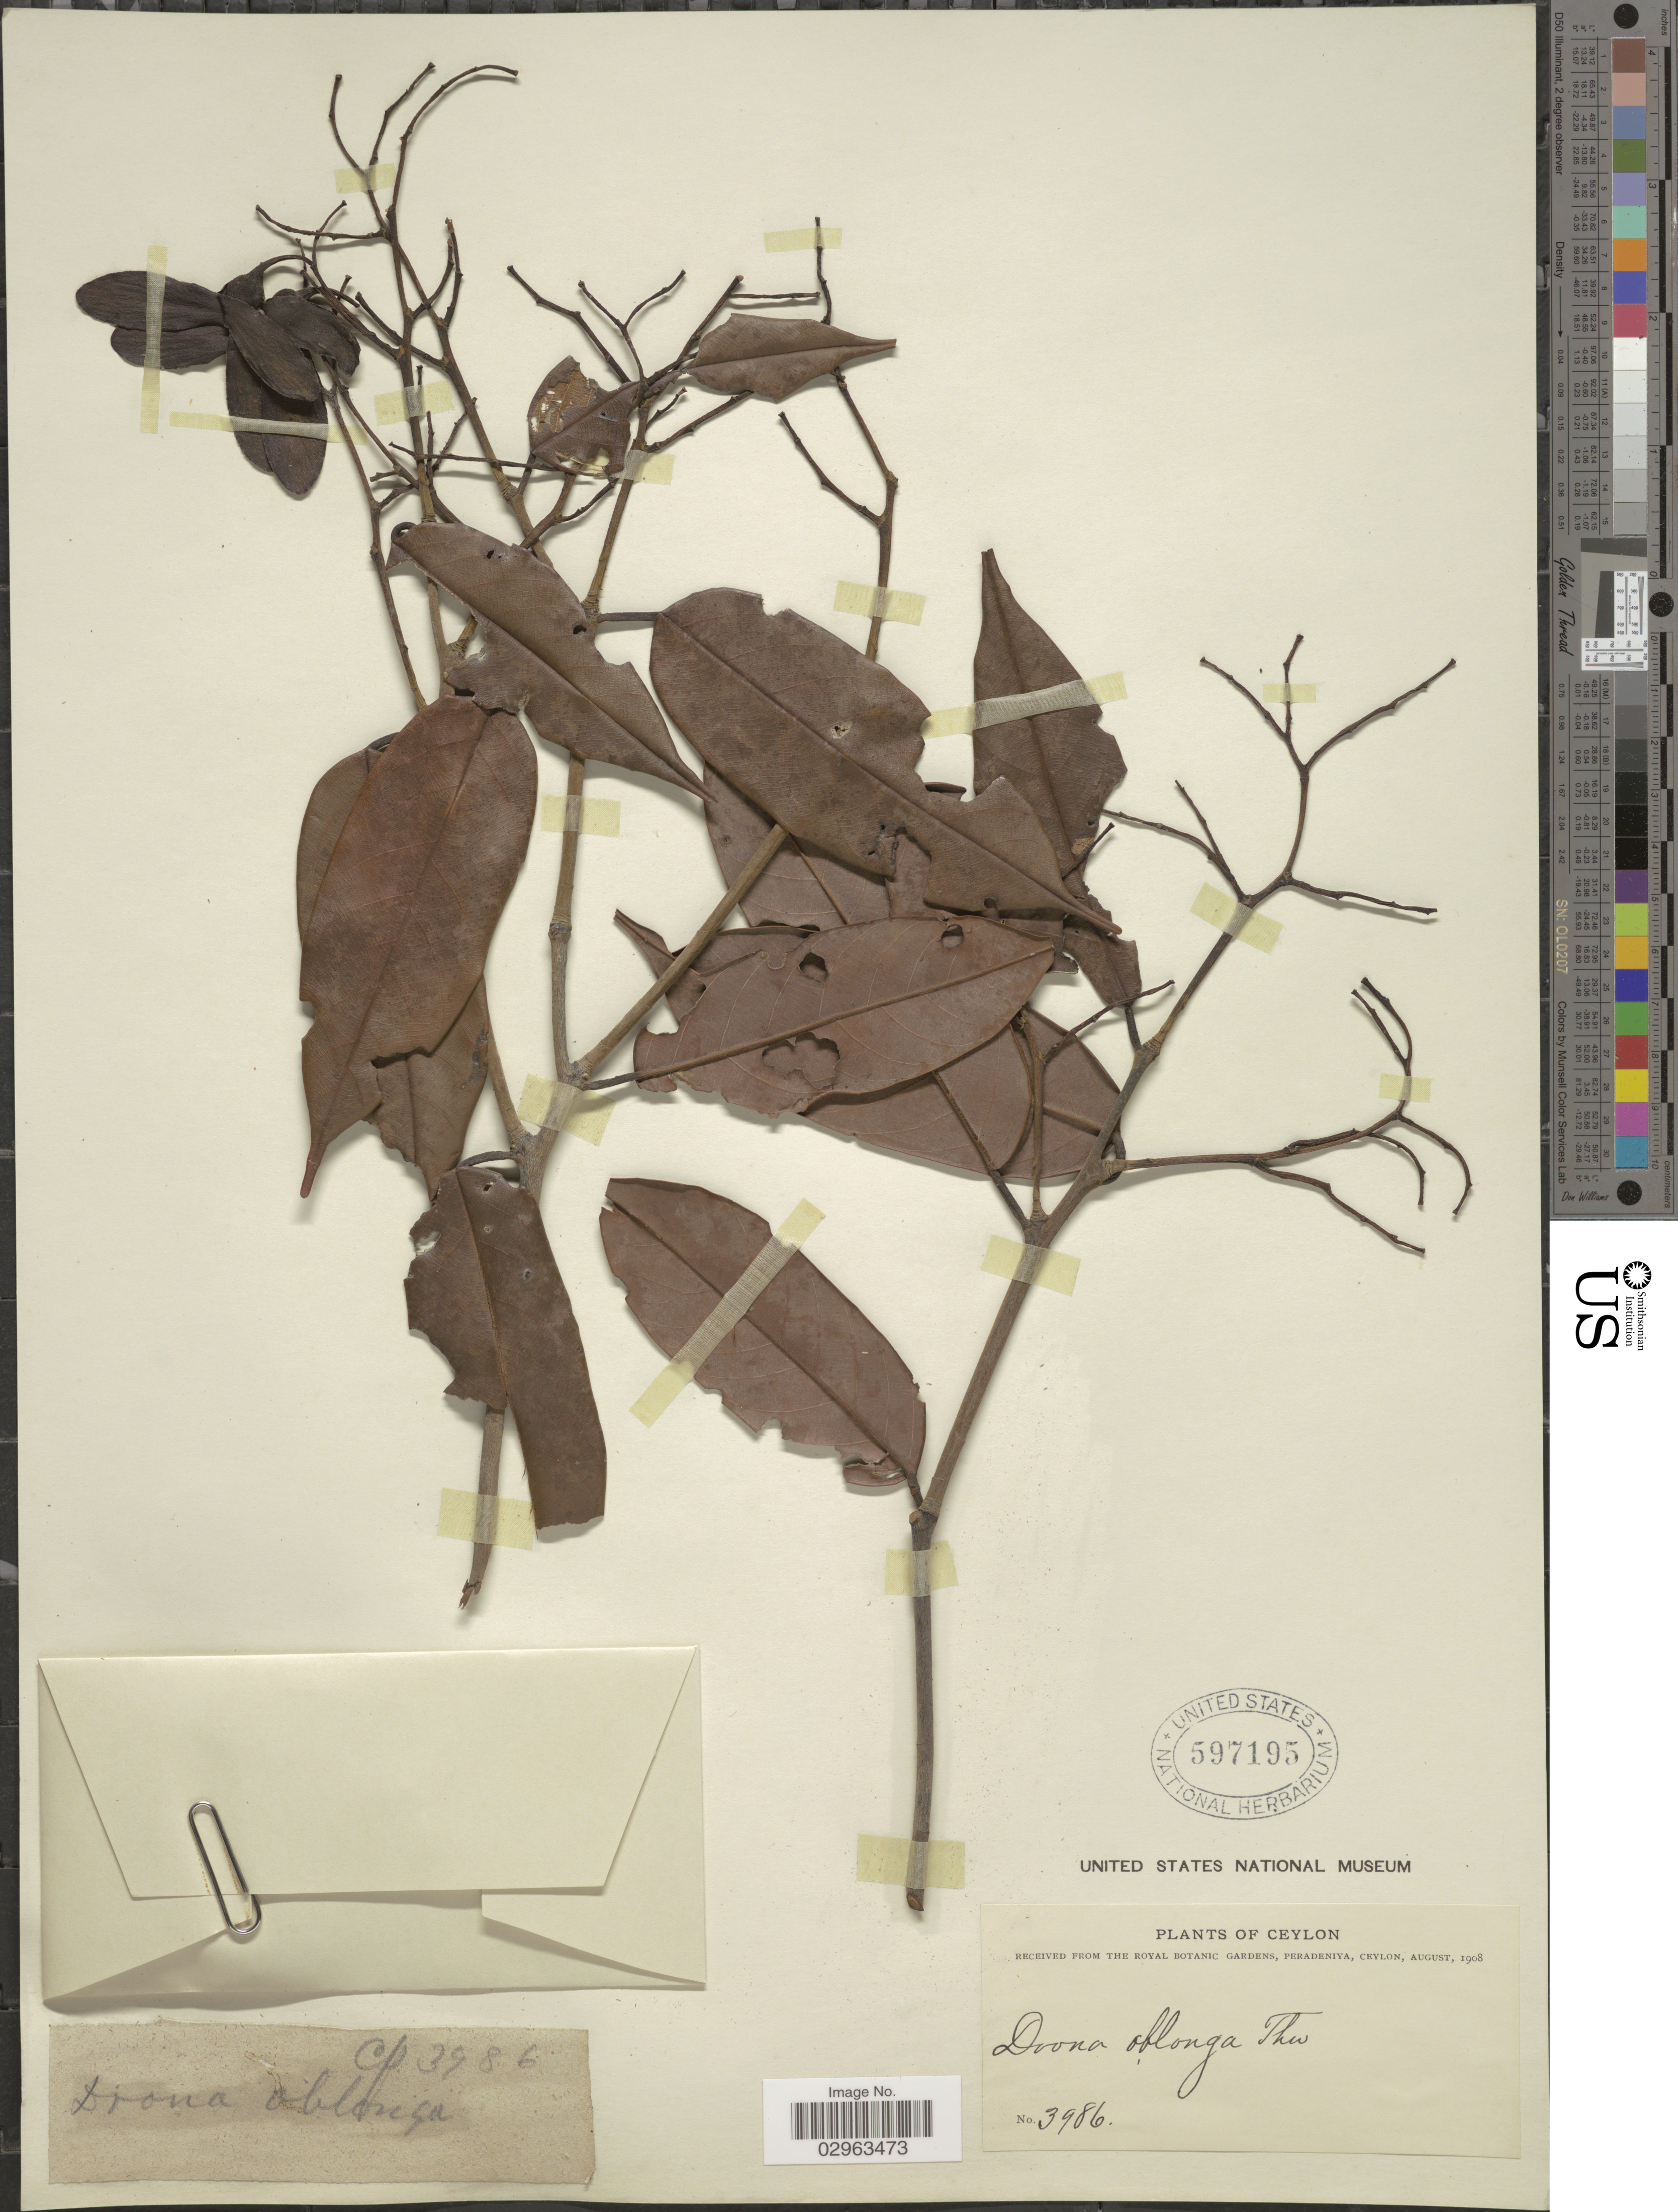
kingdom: Plantae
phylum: Tracheophyta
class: Magnoliopsida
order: Malvales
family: Dipterocarpaceae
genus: Doona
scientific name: Doona oblonga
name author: Thwaites ex Trimen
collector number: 3986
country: Sri Lanka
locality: Ceylon.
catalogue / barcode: US 597195